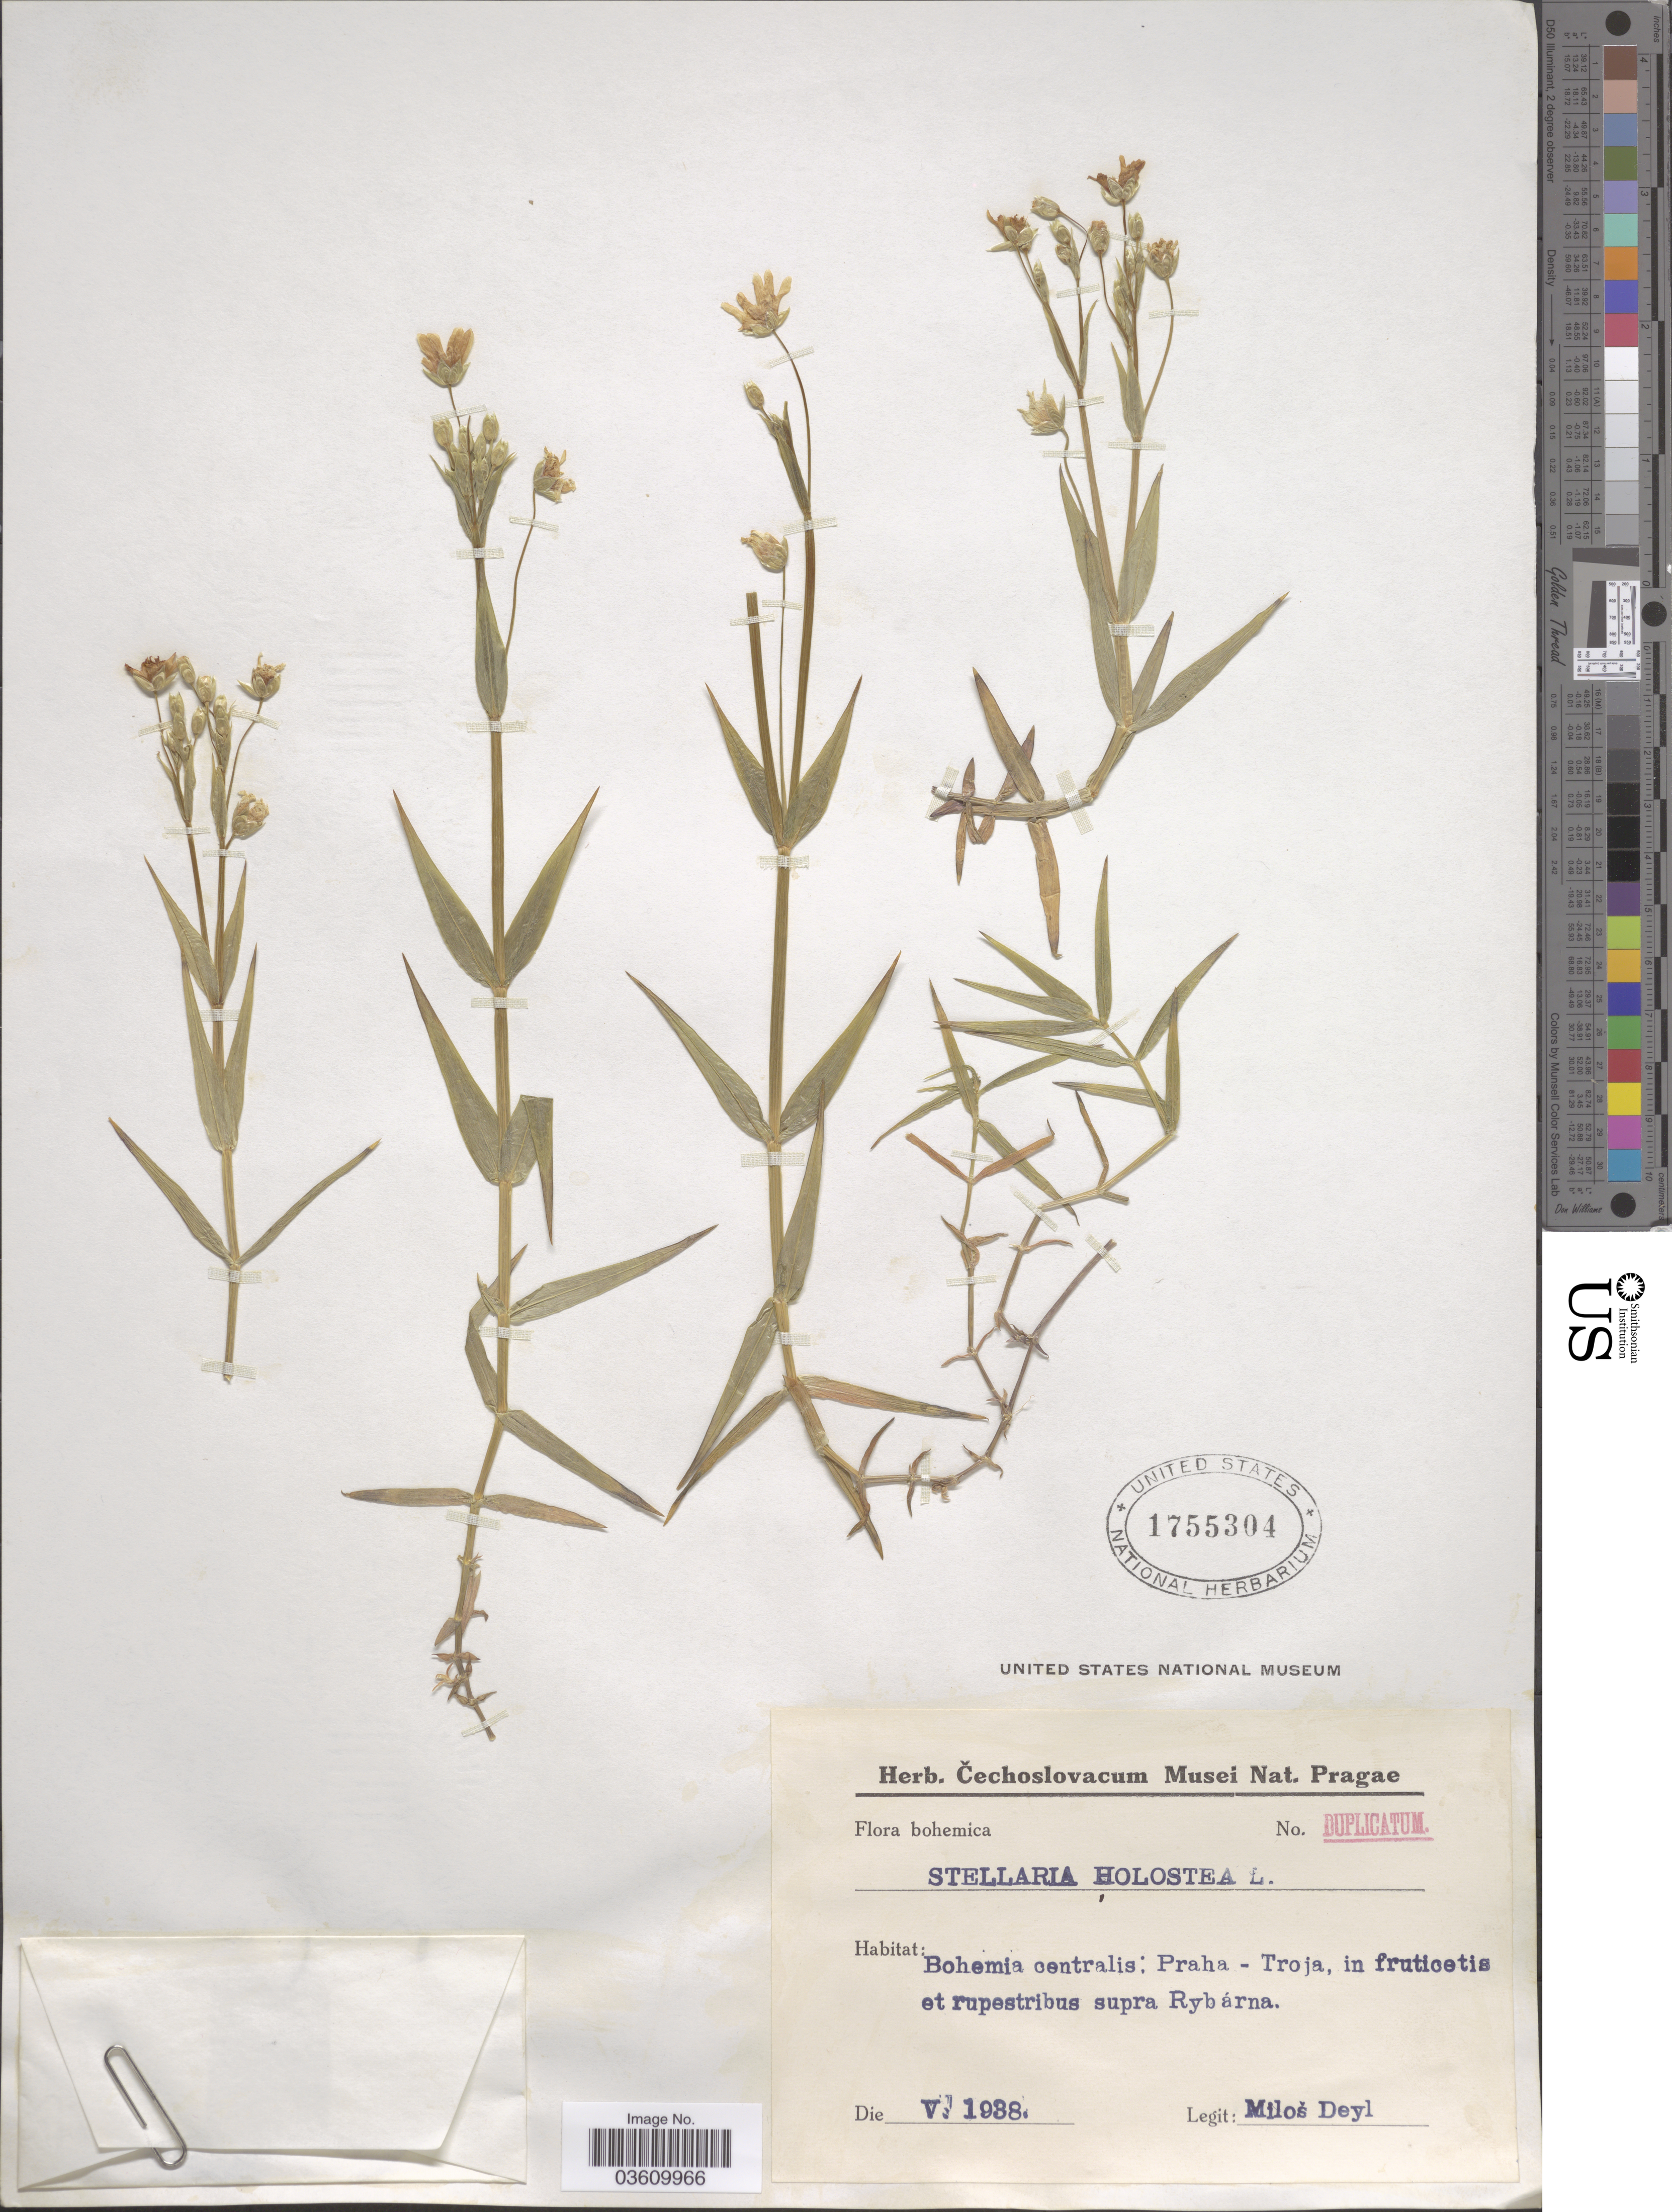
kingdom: Plantae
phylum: Tracheophyta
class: Magnoliopsida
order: Caryophyllales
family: Caryophyllaceae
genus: Rabelera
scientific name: Rabelera holostea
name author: (L.) M.T. Sharples & E.A. Tripp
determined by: U.S. National Herbarium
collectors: M. Deyl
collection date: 1938-05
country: Czechia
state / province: Central Bohemian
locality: Bohemia centralis: Praha - Troja, in fruticetis et rupestribus supra Rybárna.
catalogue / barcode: US 1755304